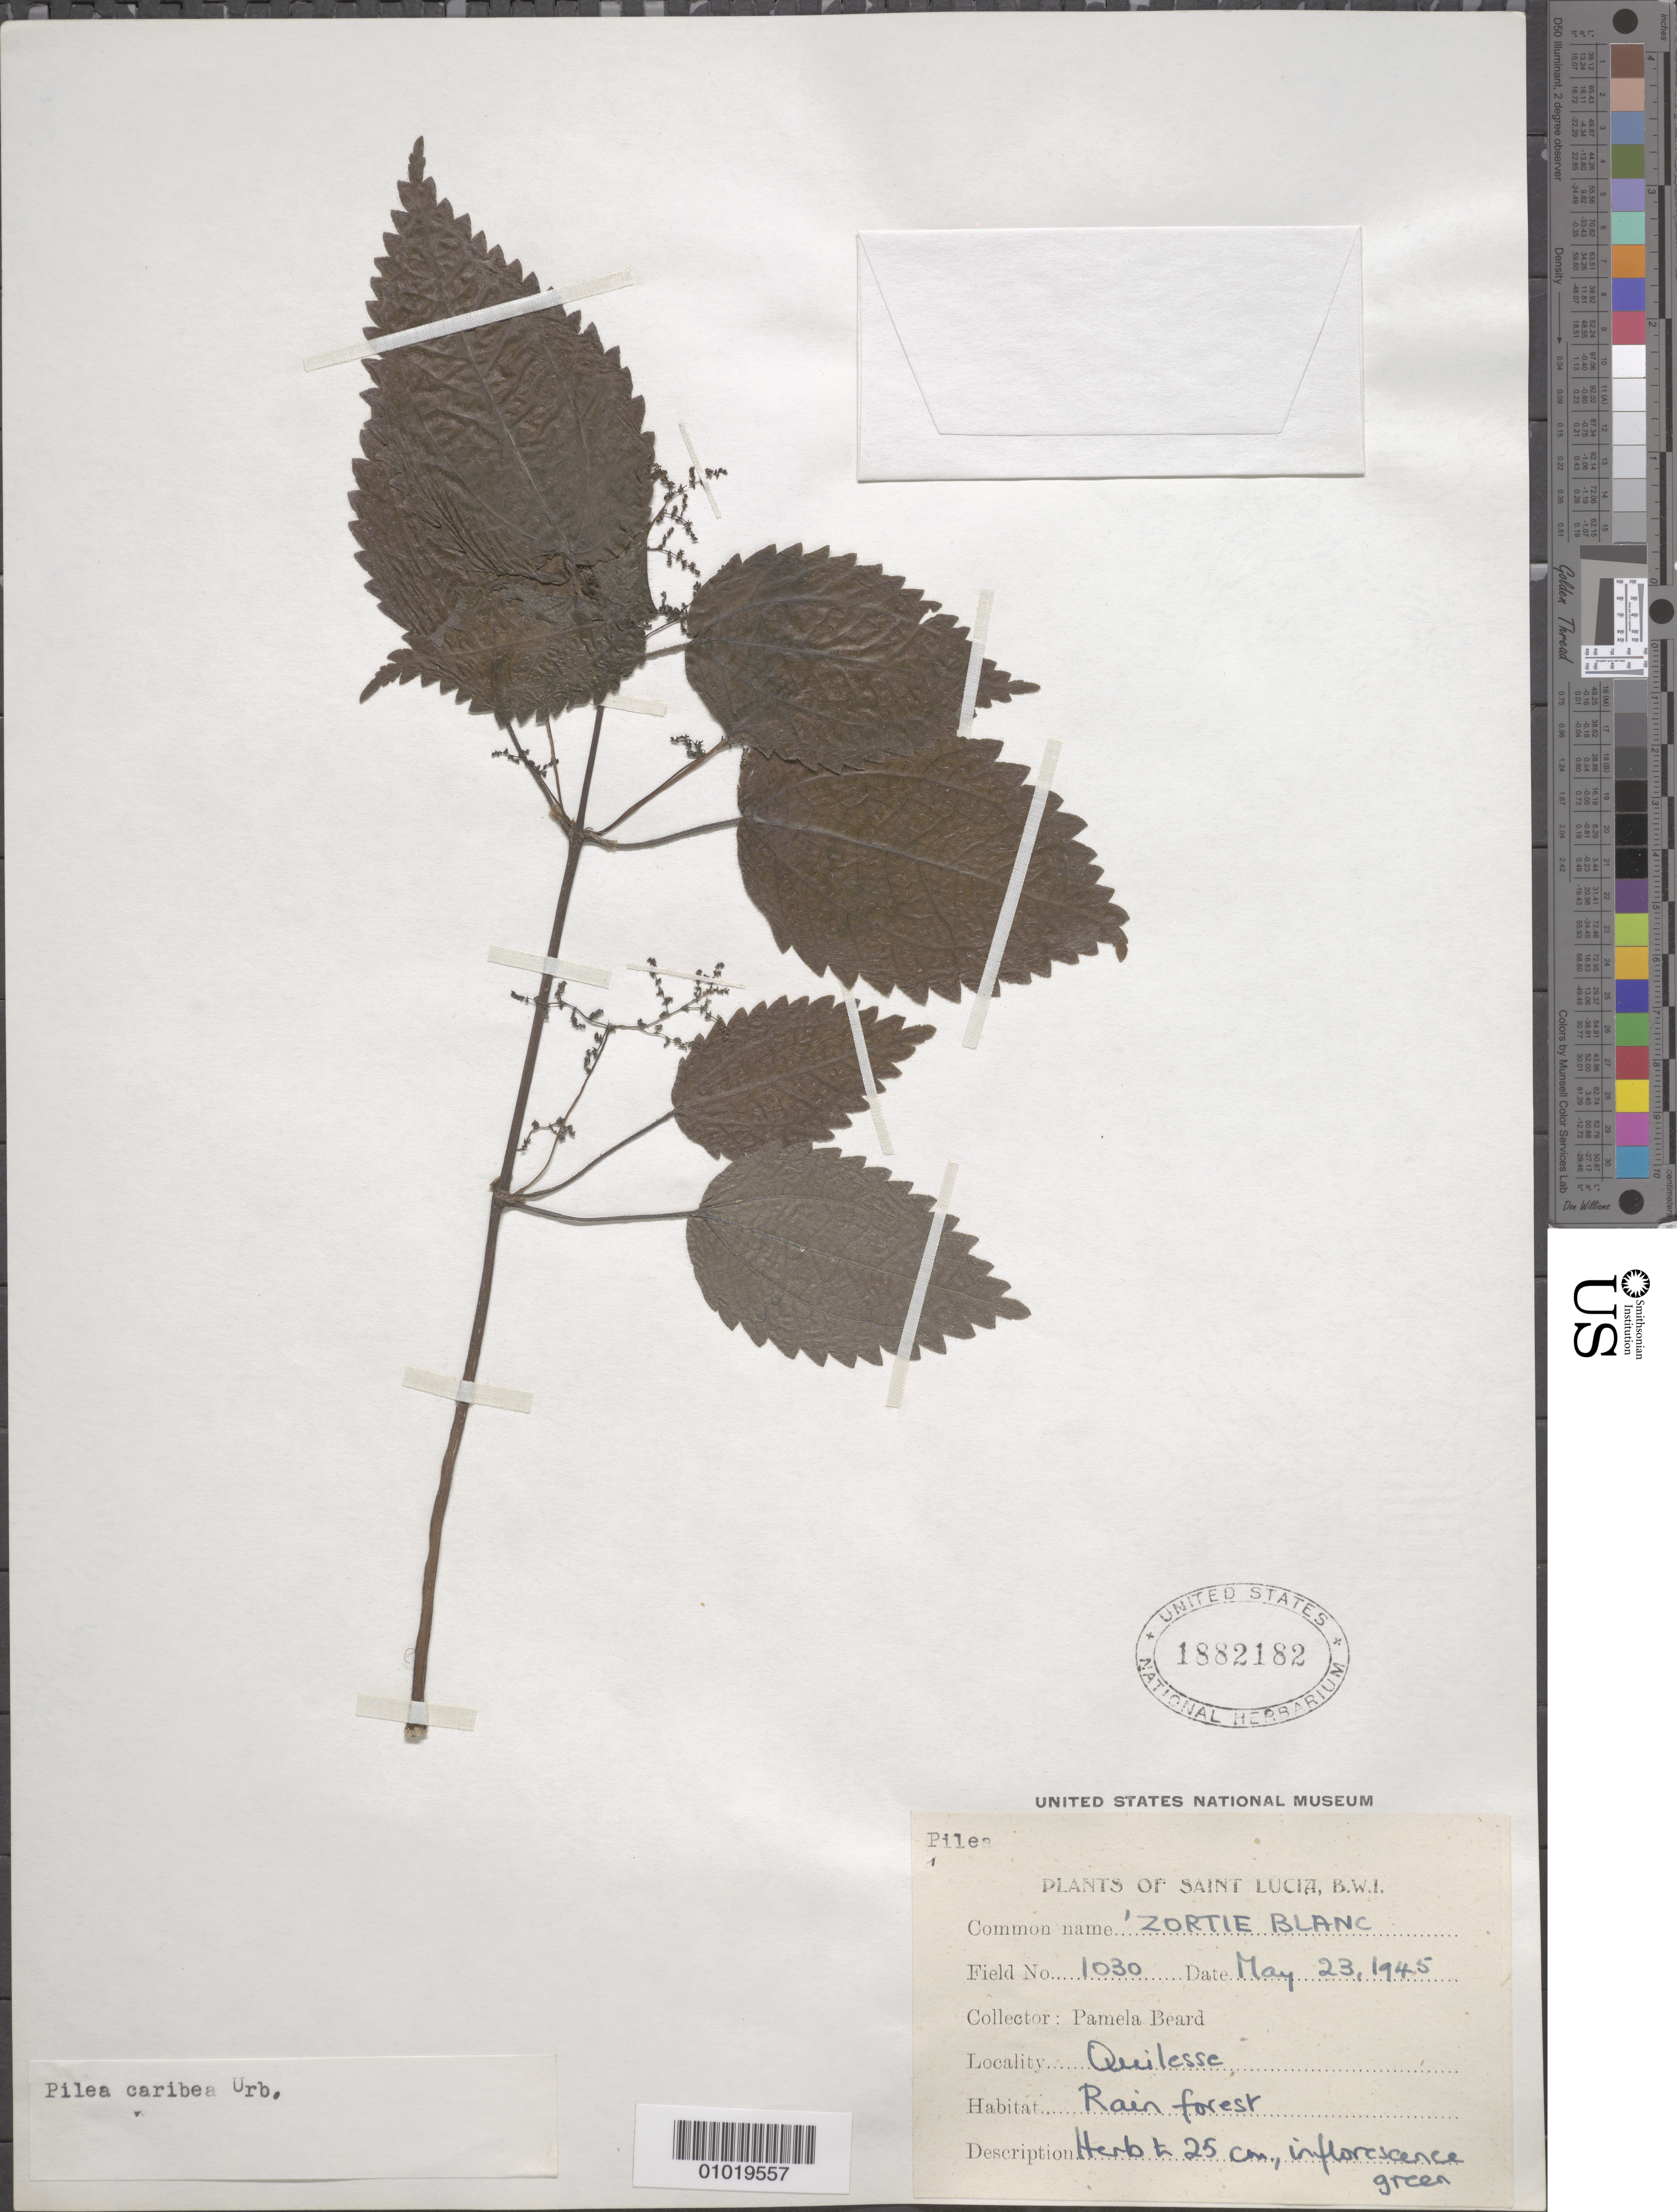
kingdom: Plantae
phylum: Tracheophyta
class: Magnoliopsida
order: Rosales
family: Urticaceae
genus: Pilea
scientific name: Pilea caribaea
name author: Urb.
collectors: P. Beard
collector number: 1030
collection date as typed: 23 May 1945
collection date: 1945-05-23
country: St. Lucia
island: St. Lucia I.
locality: Quilesse. Rain forest.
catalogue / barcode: US 1882182